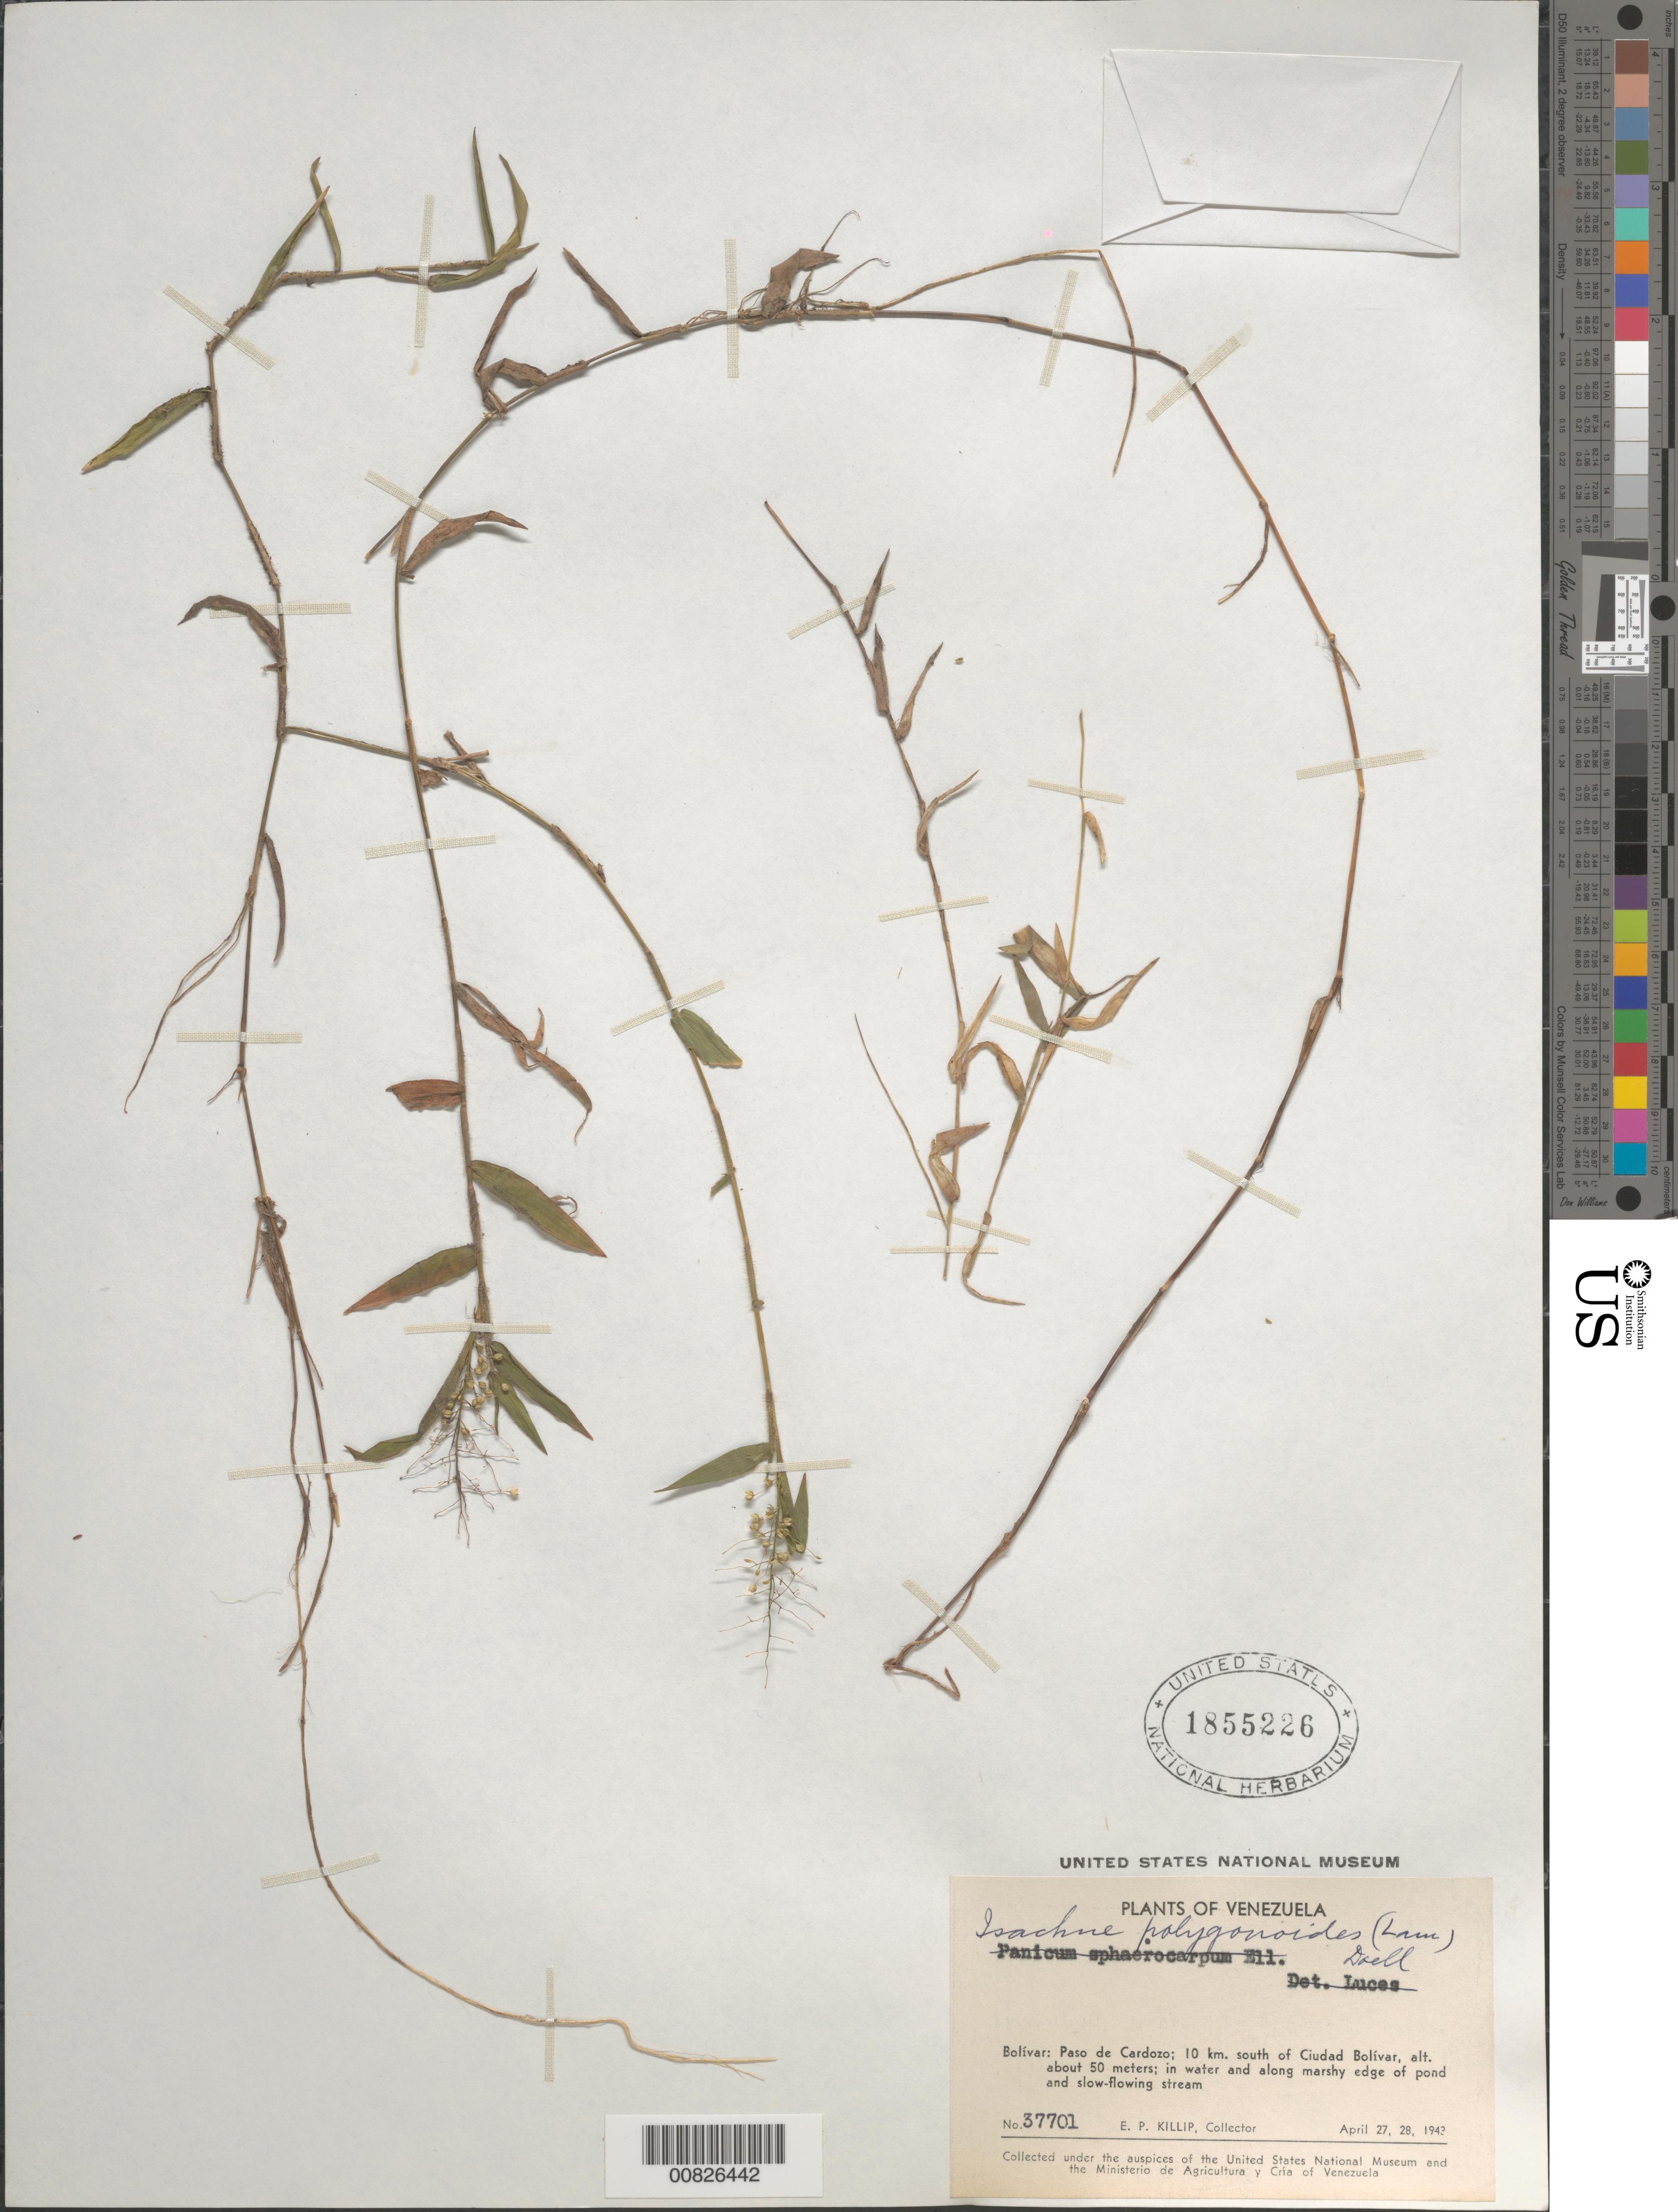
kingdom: Plantae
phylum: Tracheophyta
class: Liliopsida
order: Poales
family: Poaceae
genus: Isachne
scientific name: Isachne polygonoides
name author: (Lam.) Döll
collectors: E. P. Killip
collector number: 37701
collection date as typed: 27-Apr-43 to 28-Apr-43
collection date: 1943-04-27/1943-04-28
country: Venezuela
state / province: Bolívar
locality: Paso de Cardozo; 10 km south of Ciudad Bolívar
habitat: In water and along marshy edge of pond and slow-flowing stream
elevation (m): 50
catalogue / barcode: US 1855226